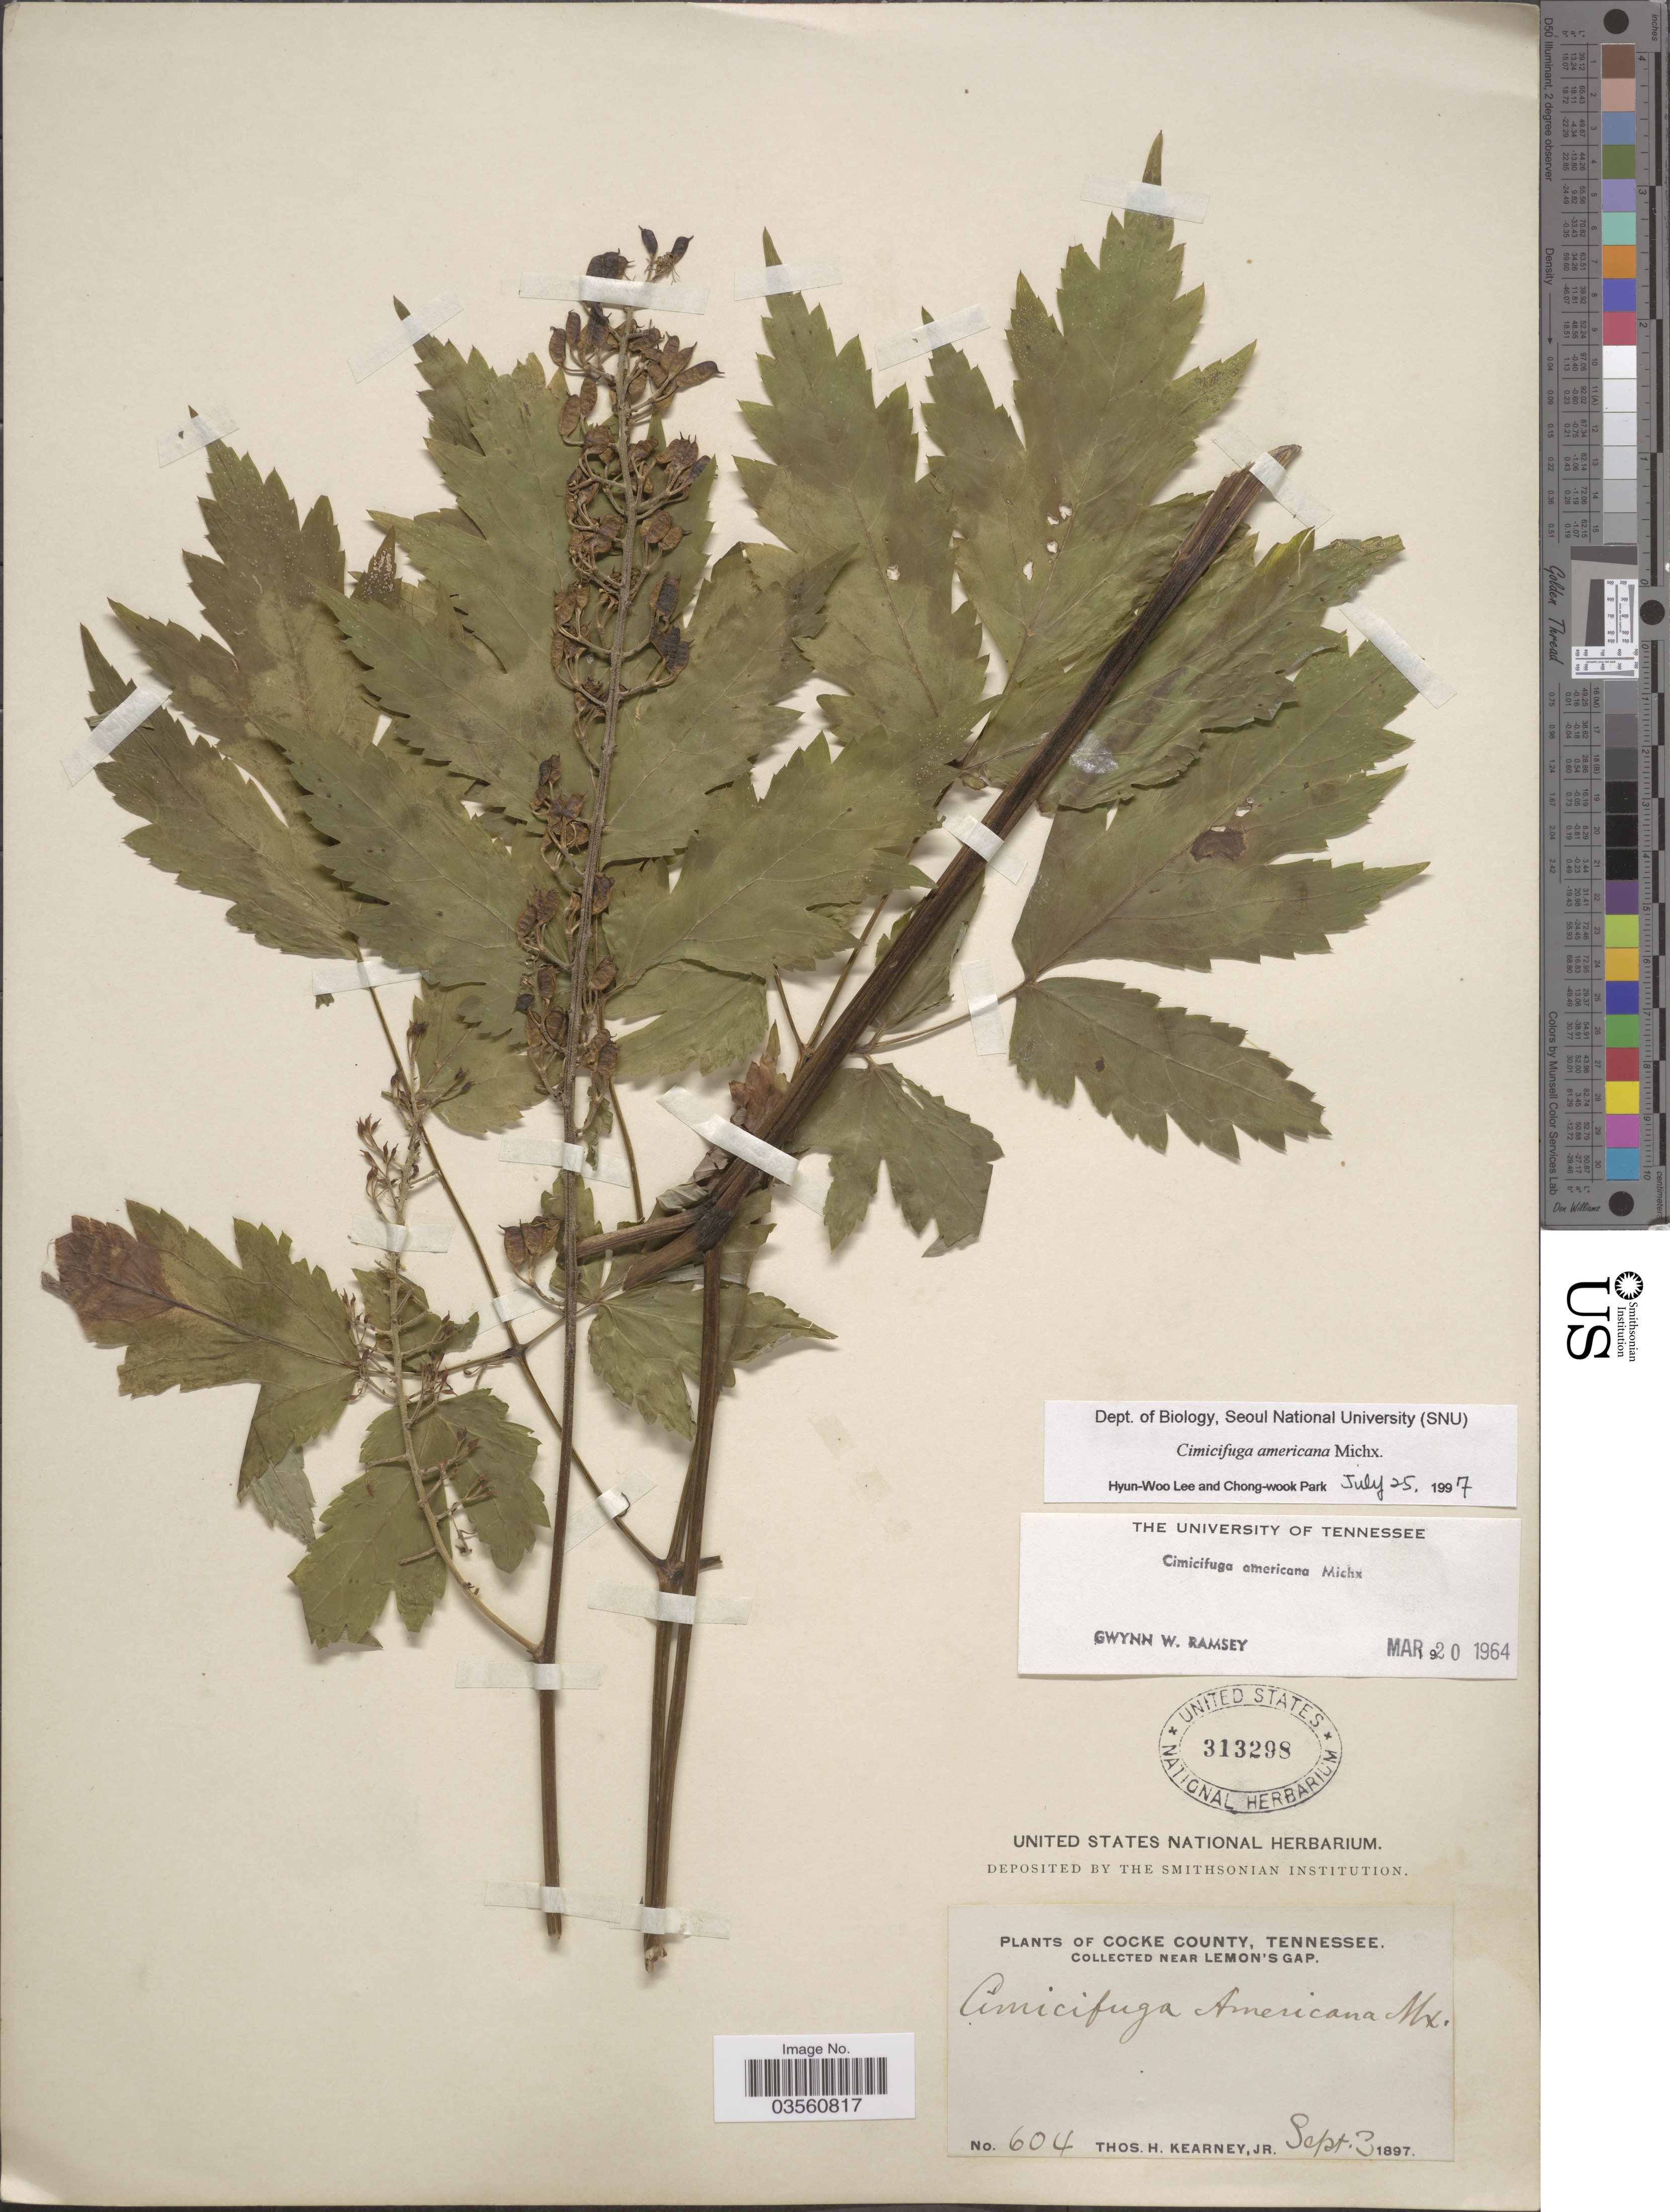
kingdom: Plantae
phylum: Tracheophyta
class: Magnoliopsida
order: Ranunculales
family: Ranunculaceae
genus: Actaea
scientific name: Actaea podocarpa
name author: DC.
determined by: Strong, M. T., (US), Smithsonian Institution - National Museum of Natural History (UNITED STATES)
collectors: T. H. Kearney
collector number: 604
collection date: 1897-09-03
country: United States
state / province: Tennessee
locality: Cocke County. Near Lemon's Gap.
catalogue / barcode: US 313298